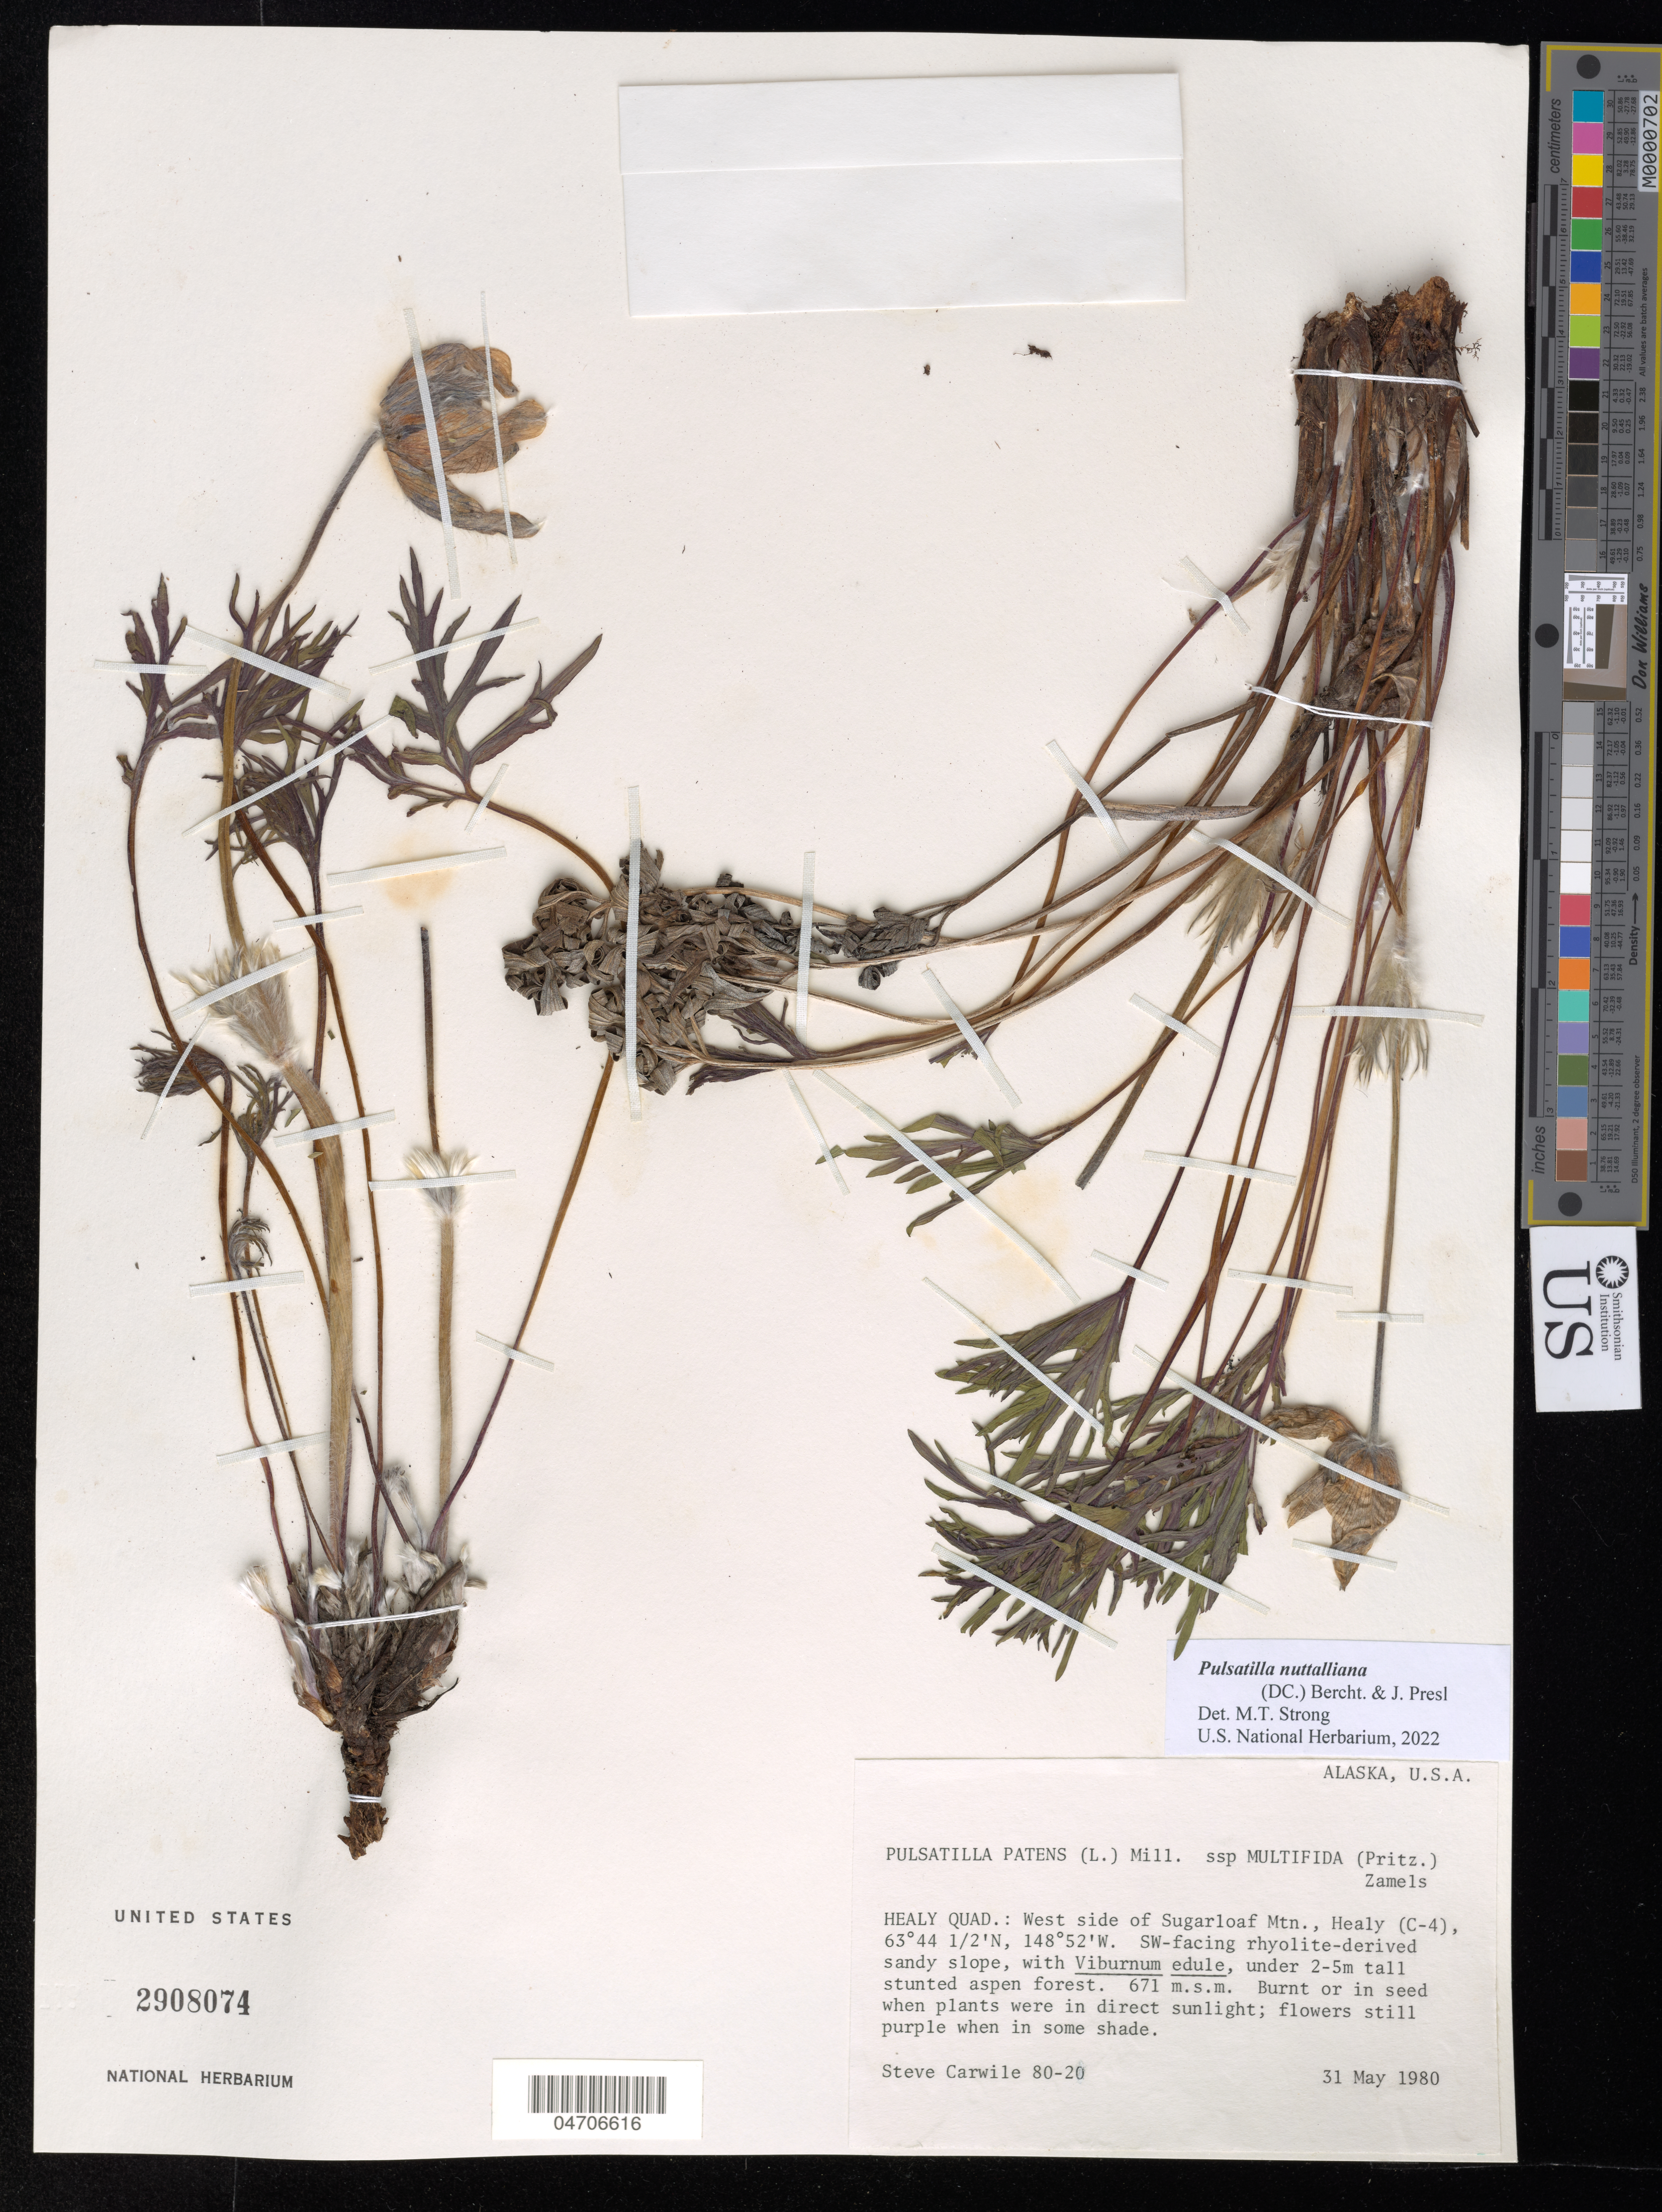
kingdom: Plantae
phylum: Tracheophyta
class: Magnoliopsida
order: Ranunculales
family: Ranunculaceae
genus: Pulsatilla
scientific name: Pulsatilla nuttalliana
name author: (DC.) Bercht. & J. Presl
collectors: S. Carwile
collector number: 80-20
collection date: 1980-05-31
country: United States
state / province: Alaska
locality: Healy Quad.: West side of Sugarloaf Mtn., Healy (C-4). SW-facing rhyolite-derived sandy slope.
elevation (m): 671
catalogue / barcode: US 2908074